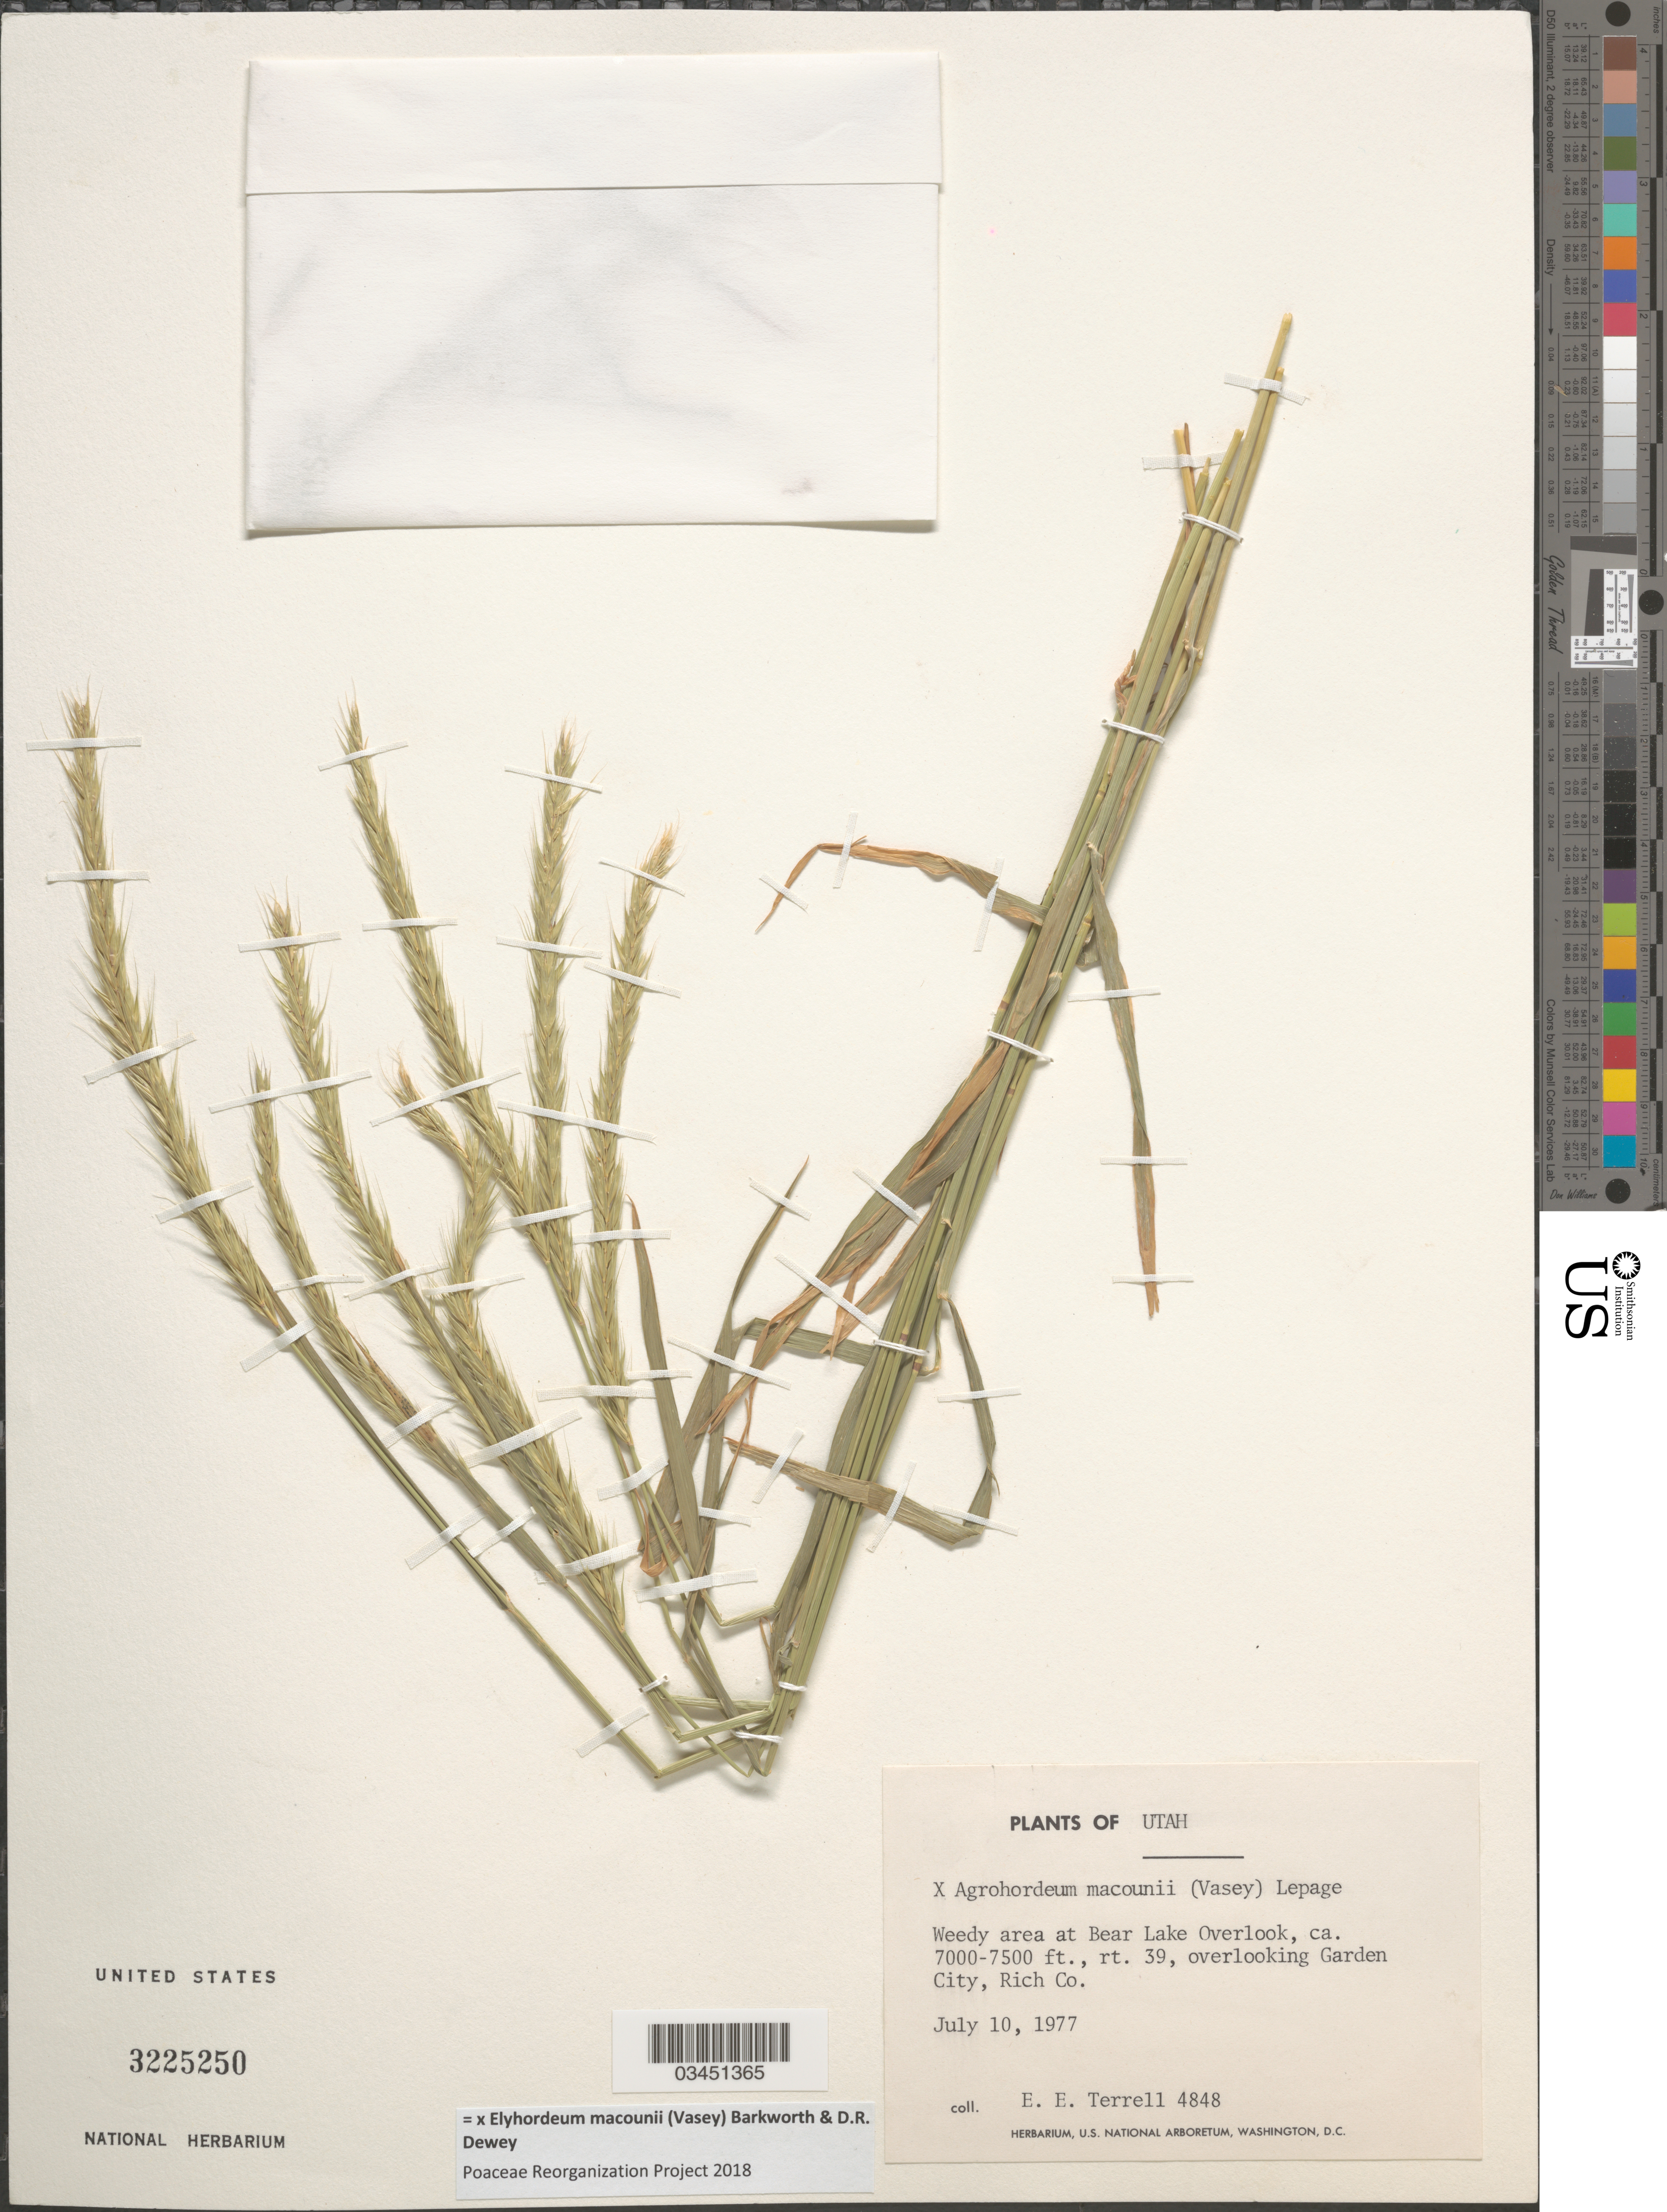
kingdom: Plantae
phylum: Tracheophyta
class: Liliopsida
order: Poales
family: Poaceae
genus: Elyhordeum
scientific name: x Elyhordeum macounii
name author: (Vasey) Barkworth & Dewey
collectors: E. E. Terrell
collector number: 4848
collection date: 1977-07-10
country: United States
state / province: Utah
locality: Weedy area at Bear Lake Overlook, rt. 39, overlooking Garden City, Rich Co.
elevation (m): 2134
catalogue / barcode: US 3225250